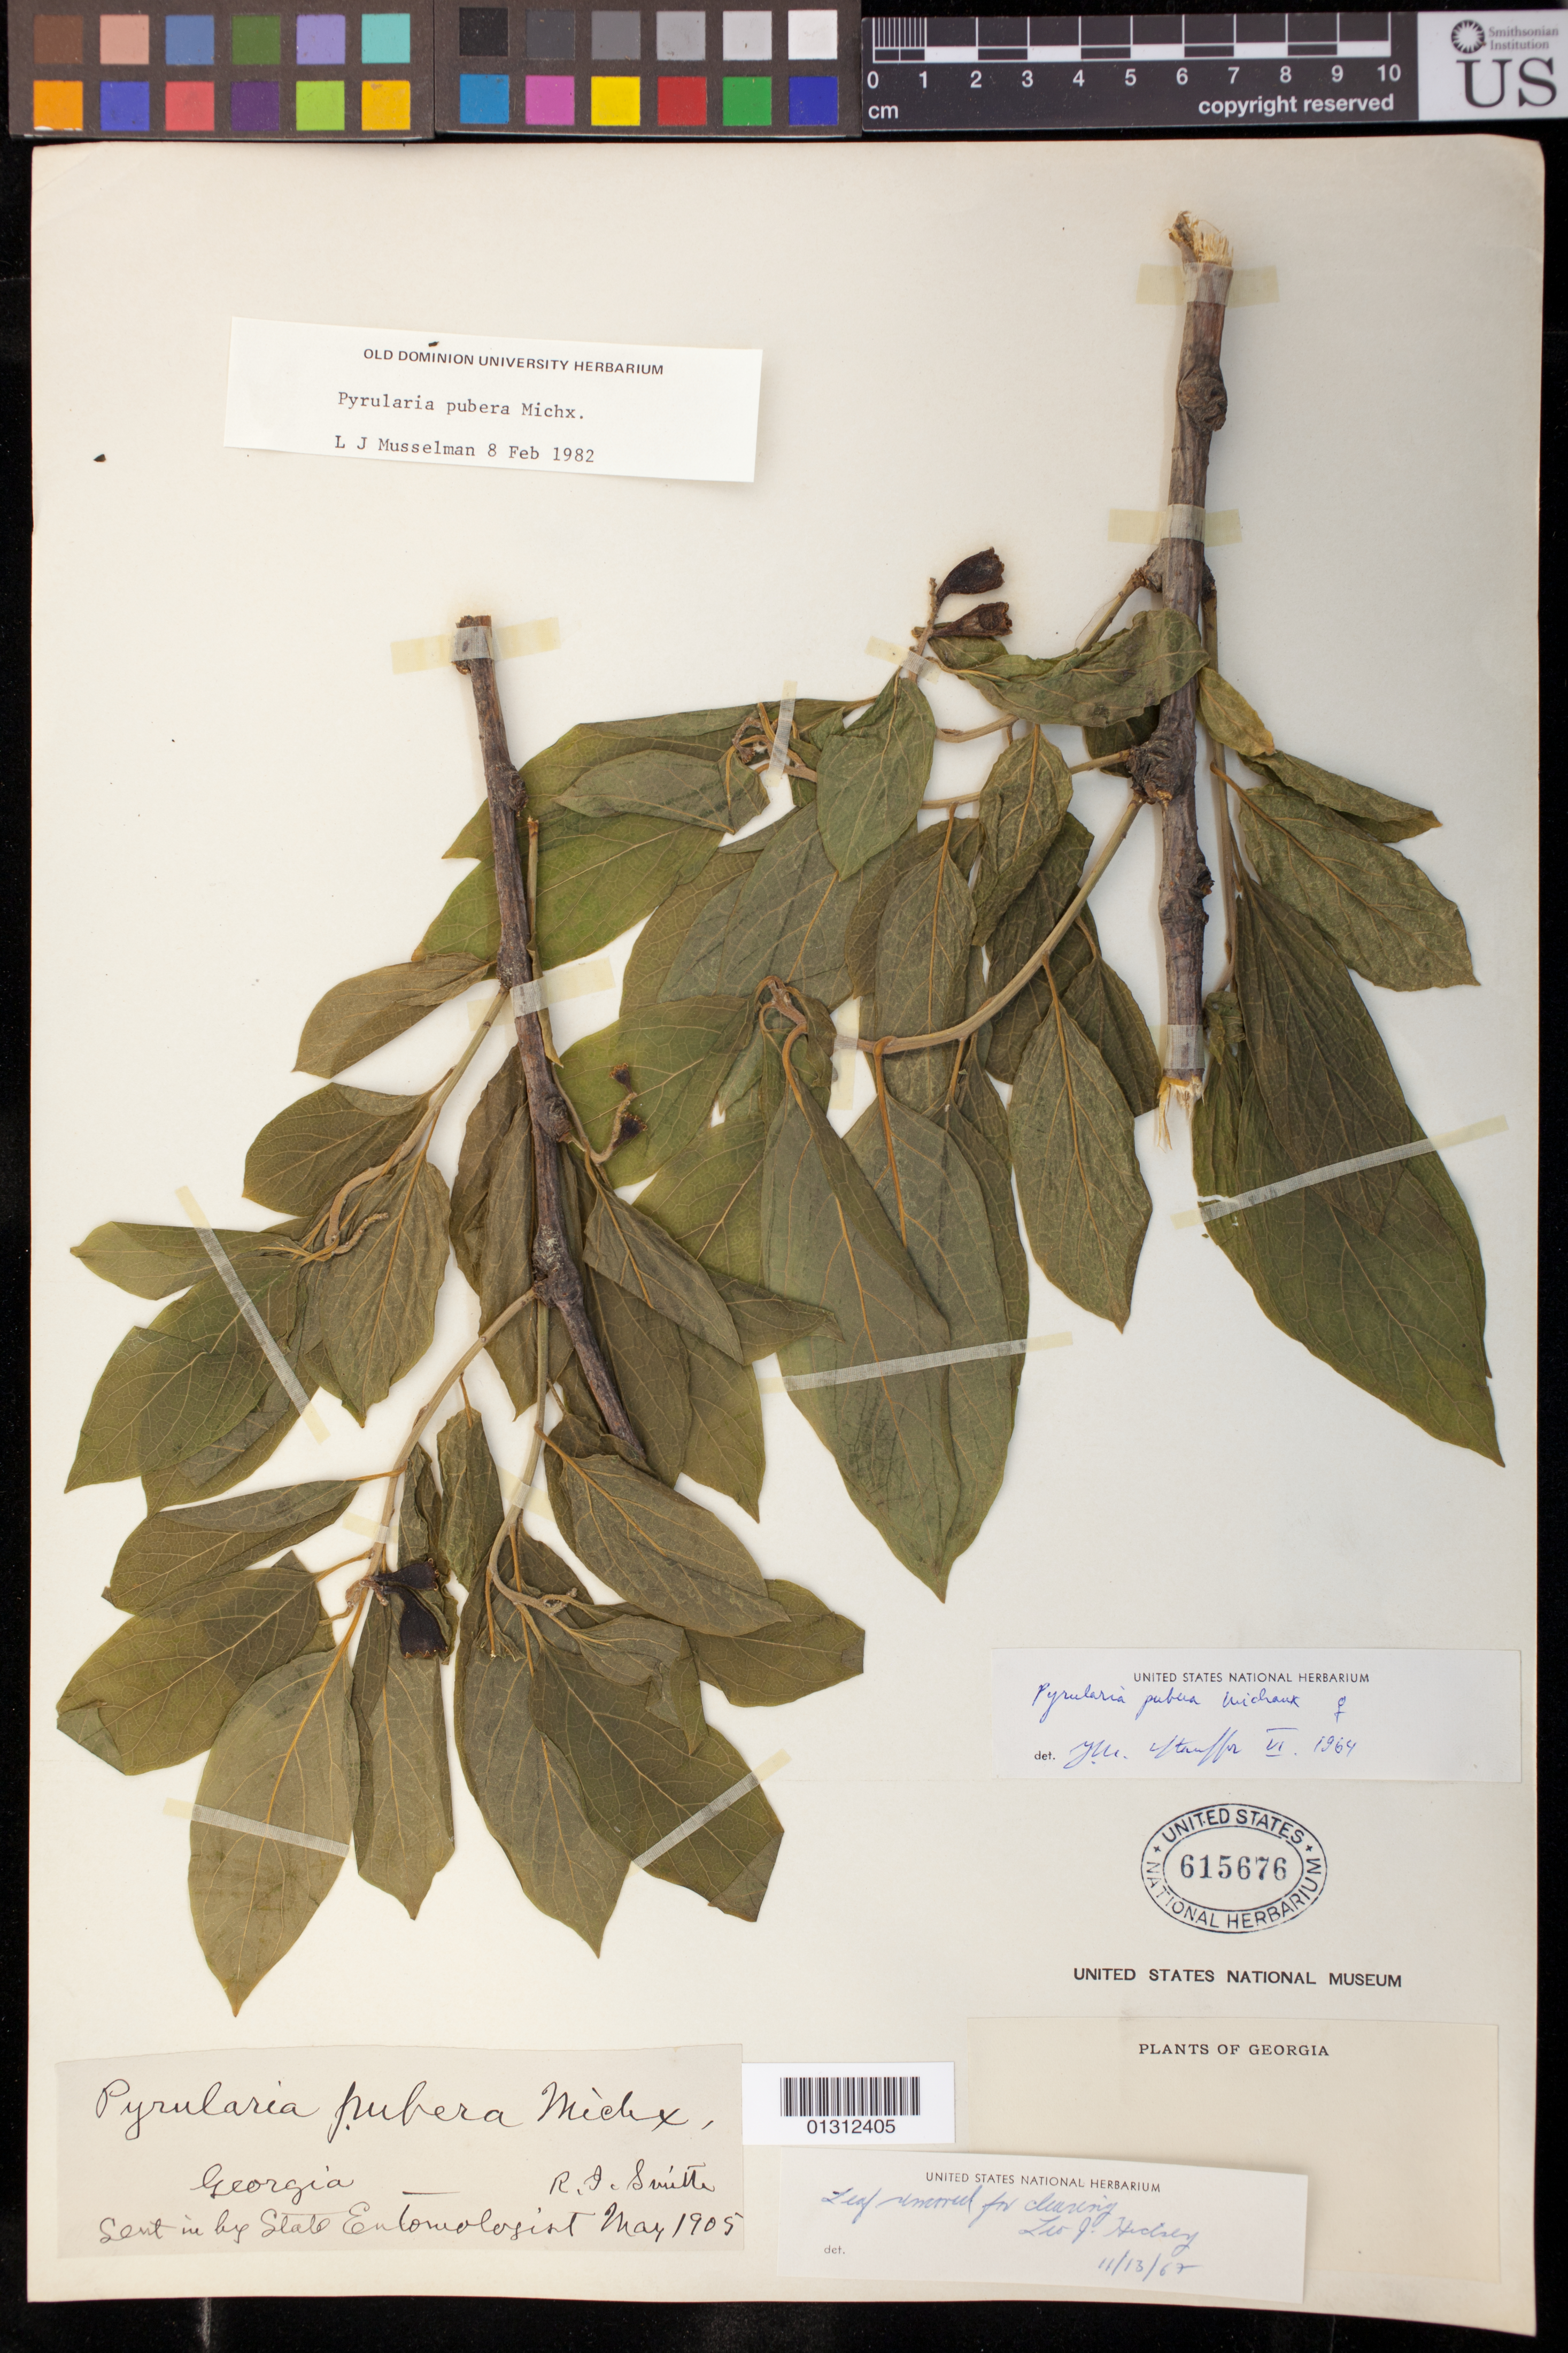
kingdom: Plantae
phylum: Tracheophyta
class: Magnoliopsida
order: Santalales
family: Cervantesiaceae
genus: Pyrularia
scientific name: Pyrularia pubera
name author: Michx.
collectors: R. J. Smith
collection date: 1905-05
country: United States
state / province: Georgia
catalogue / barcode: US 615676